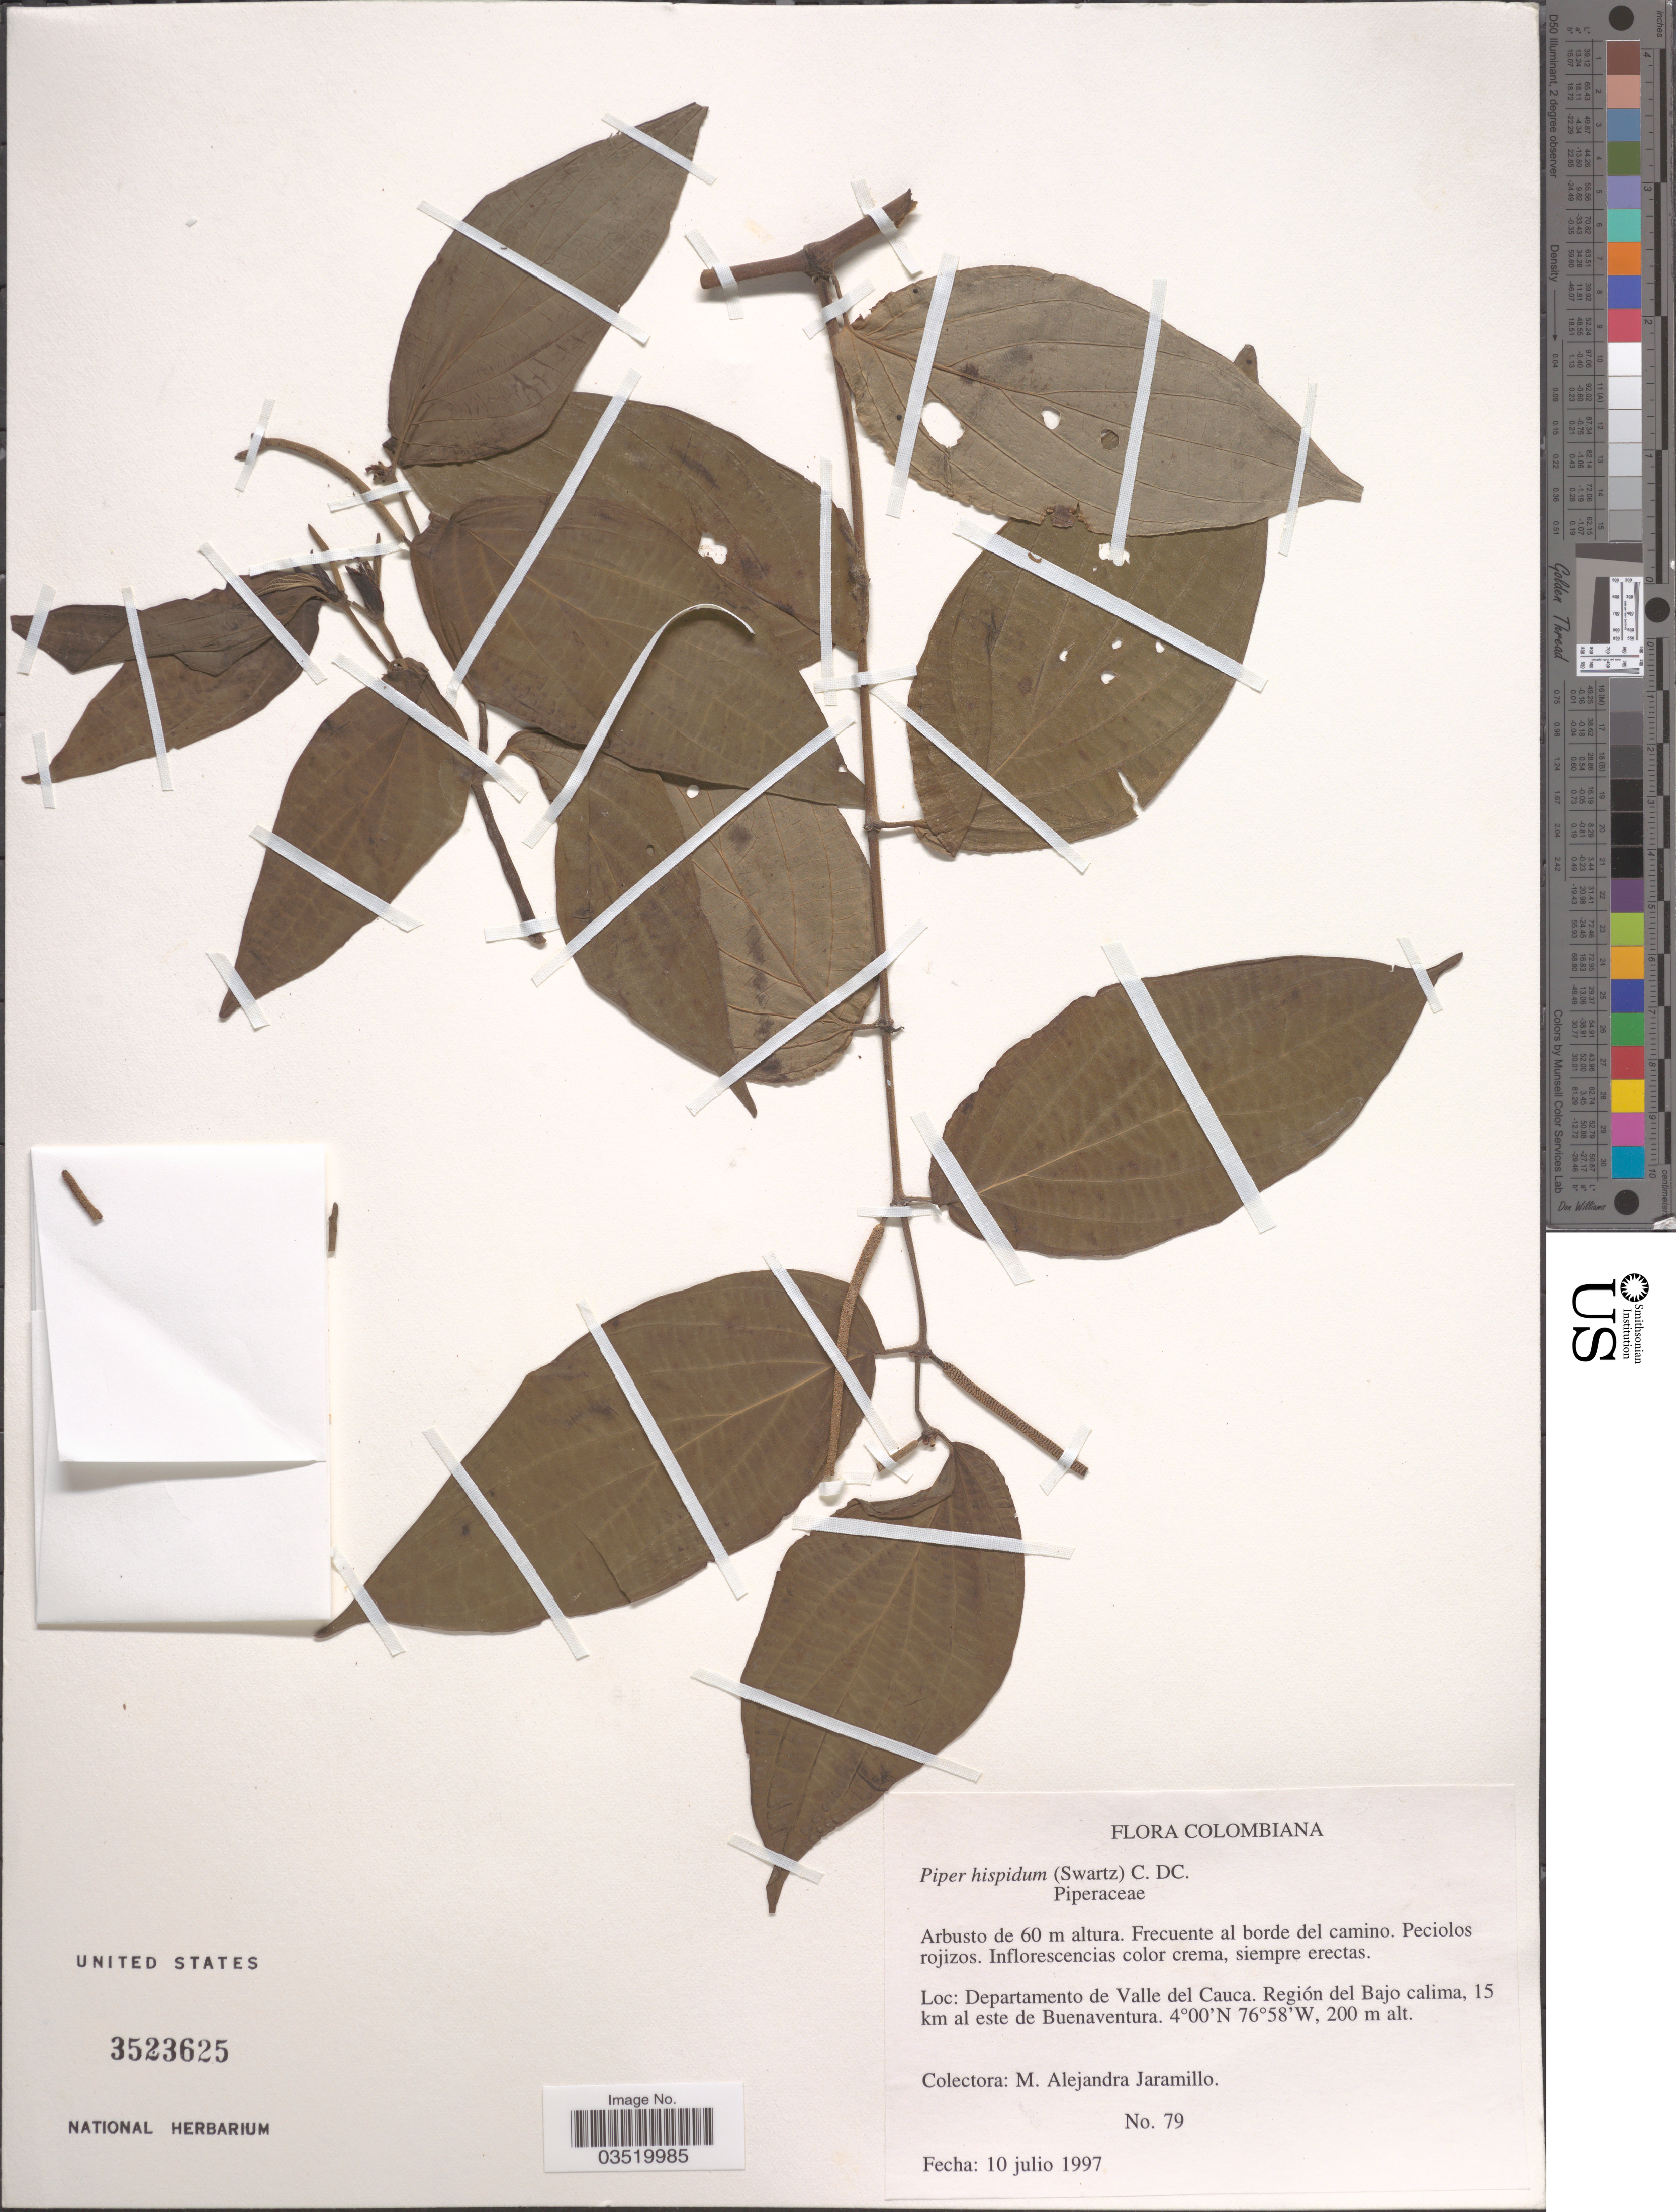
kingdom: Plantae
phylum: Tracheophyta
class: Magnoliopsida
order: Piperales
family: Piperaceae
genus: Piper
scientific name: Piper hispidum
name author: Sw.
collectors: M. A. Jaramillo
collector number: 79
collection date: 1997-07-10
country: Colombia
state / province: Valle del Cauca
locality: Departamento del valle del Cauca. Región del Bajo calima, 15 km al este de Buenaventura.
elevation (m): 200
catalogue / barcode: US 3523625